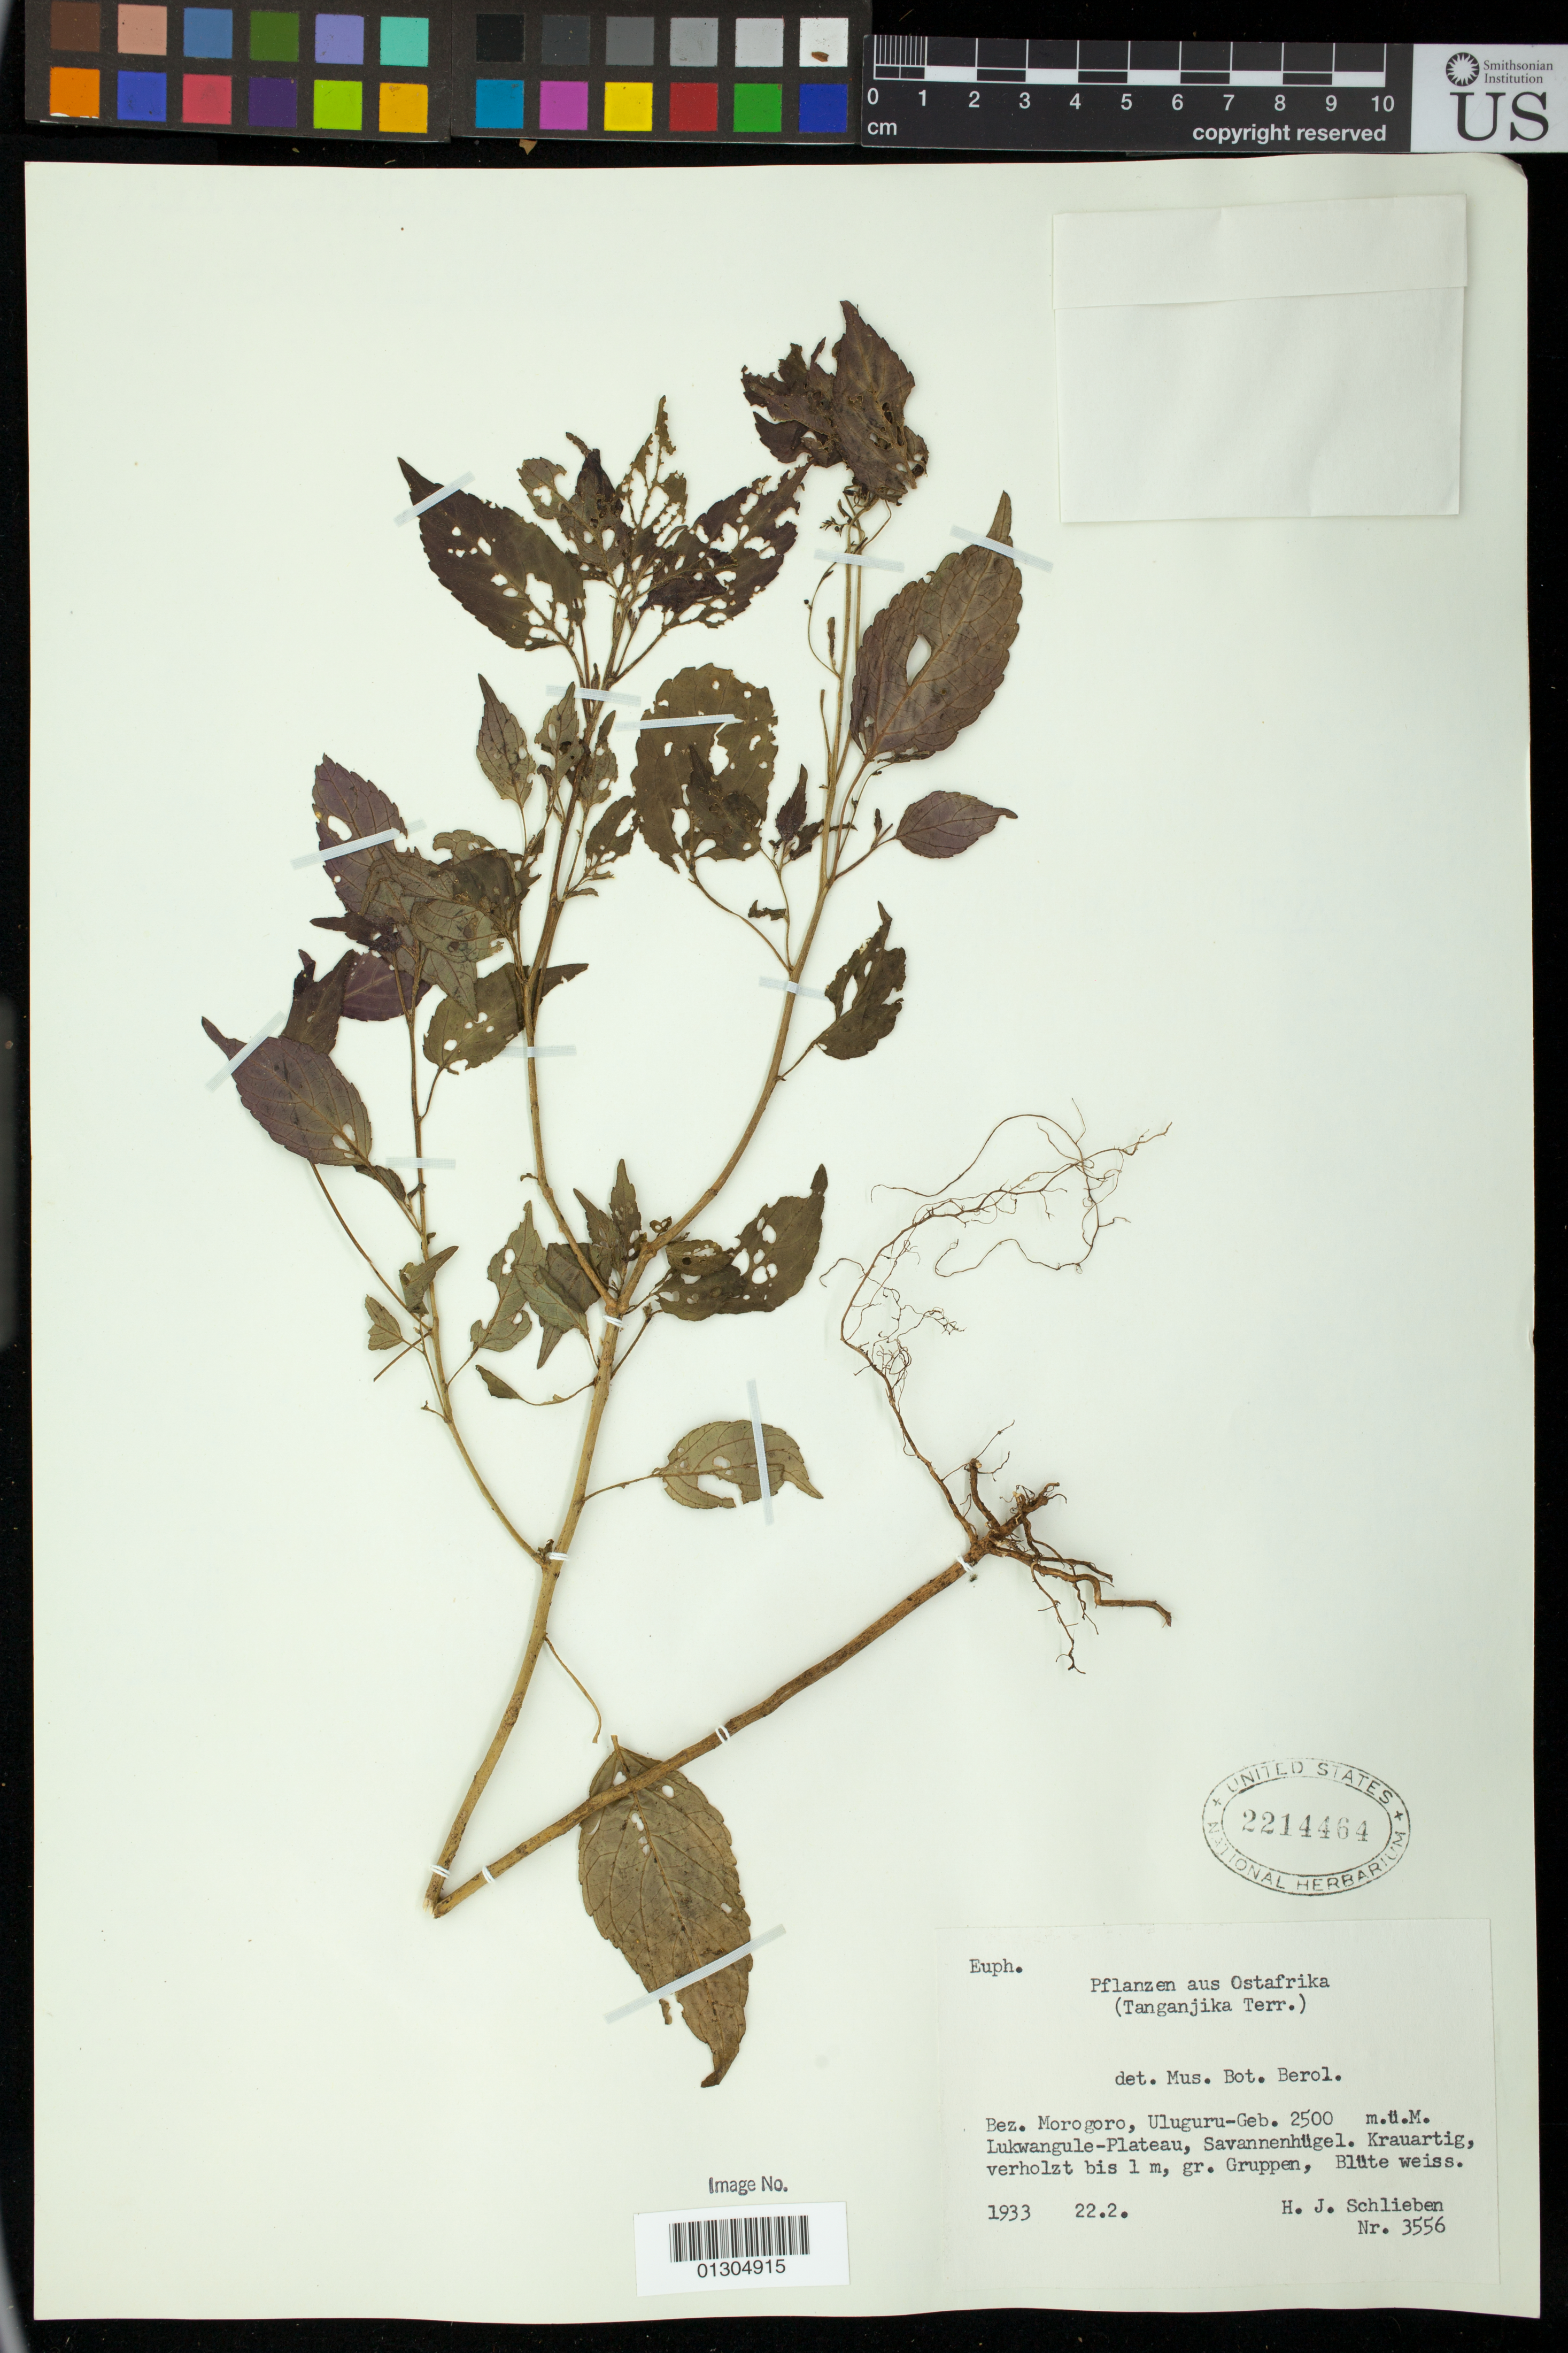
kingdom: Plantae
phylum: Tracheophyta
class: Magnoliopsida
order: Malpighiales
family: Euphorbiaceae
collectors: H. J. Schlieben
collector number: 3556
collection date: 1933-02-22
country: Tanzania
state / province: Morogoro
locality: Uluguru-Geb. Lukwangule-Plateau, Savannenhugel.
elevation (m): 2500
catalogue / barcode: US 2214464